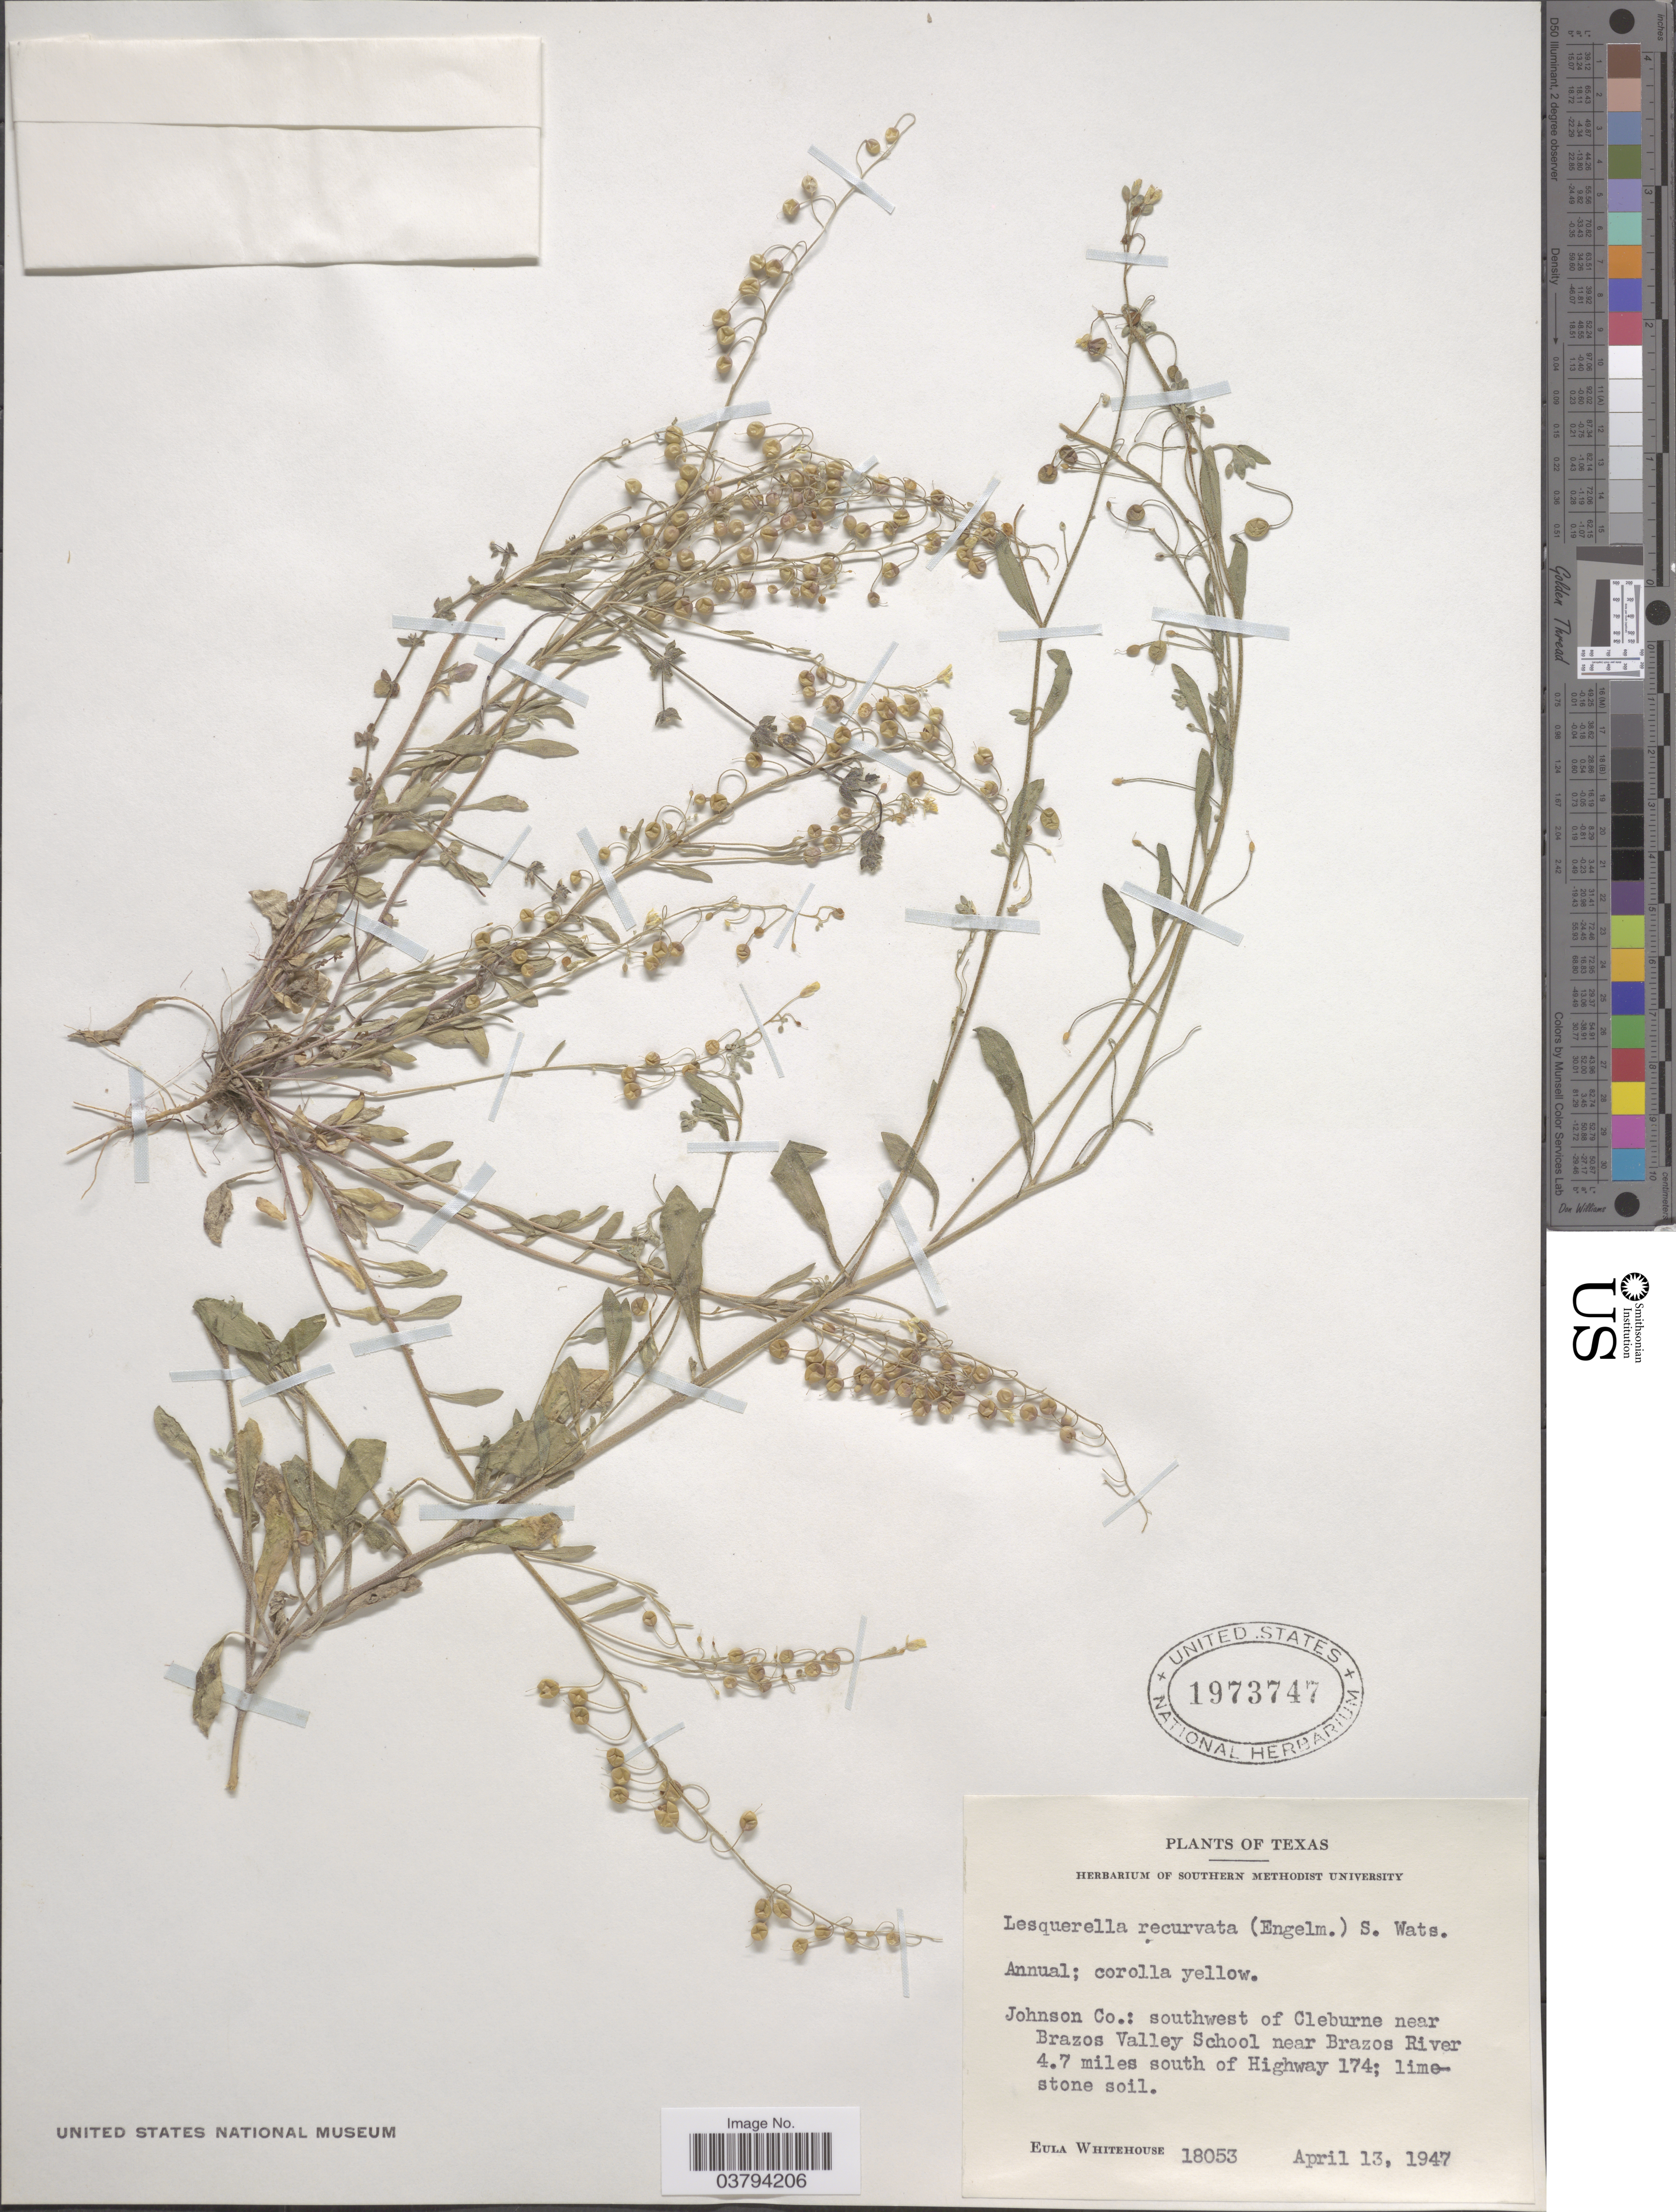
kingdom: Plantae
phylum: Tracheophyta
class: Magnoliopsida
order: Brassicales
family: Brassicaceae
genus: Lesquerella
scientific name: Lesquerella recurvata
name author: (Englem. ex A. Gray) S. Watson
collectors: E. Whitehouse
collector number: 18053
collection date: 1947-04-13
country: United States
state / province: Texas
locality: Johnson Co.: southwest of Cleburne near Brazos Valley School near Brazos River 4.7 miles south of Highway 174.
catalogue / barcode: US 1973747